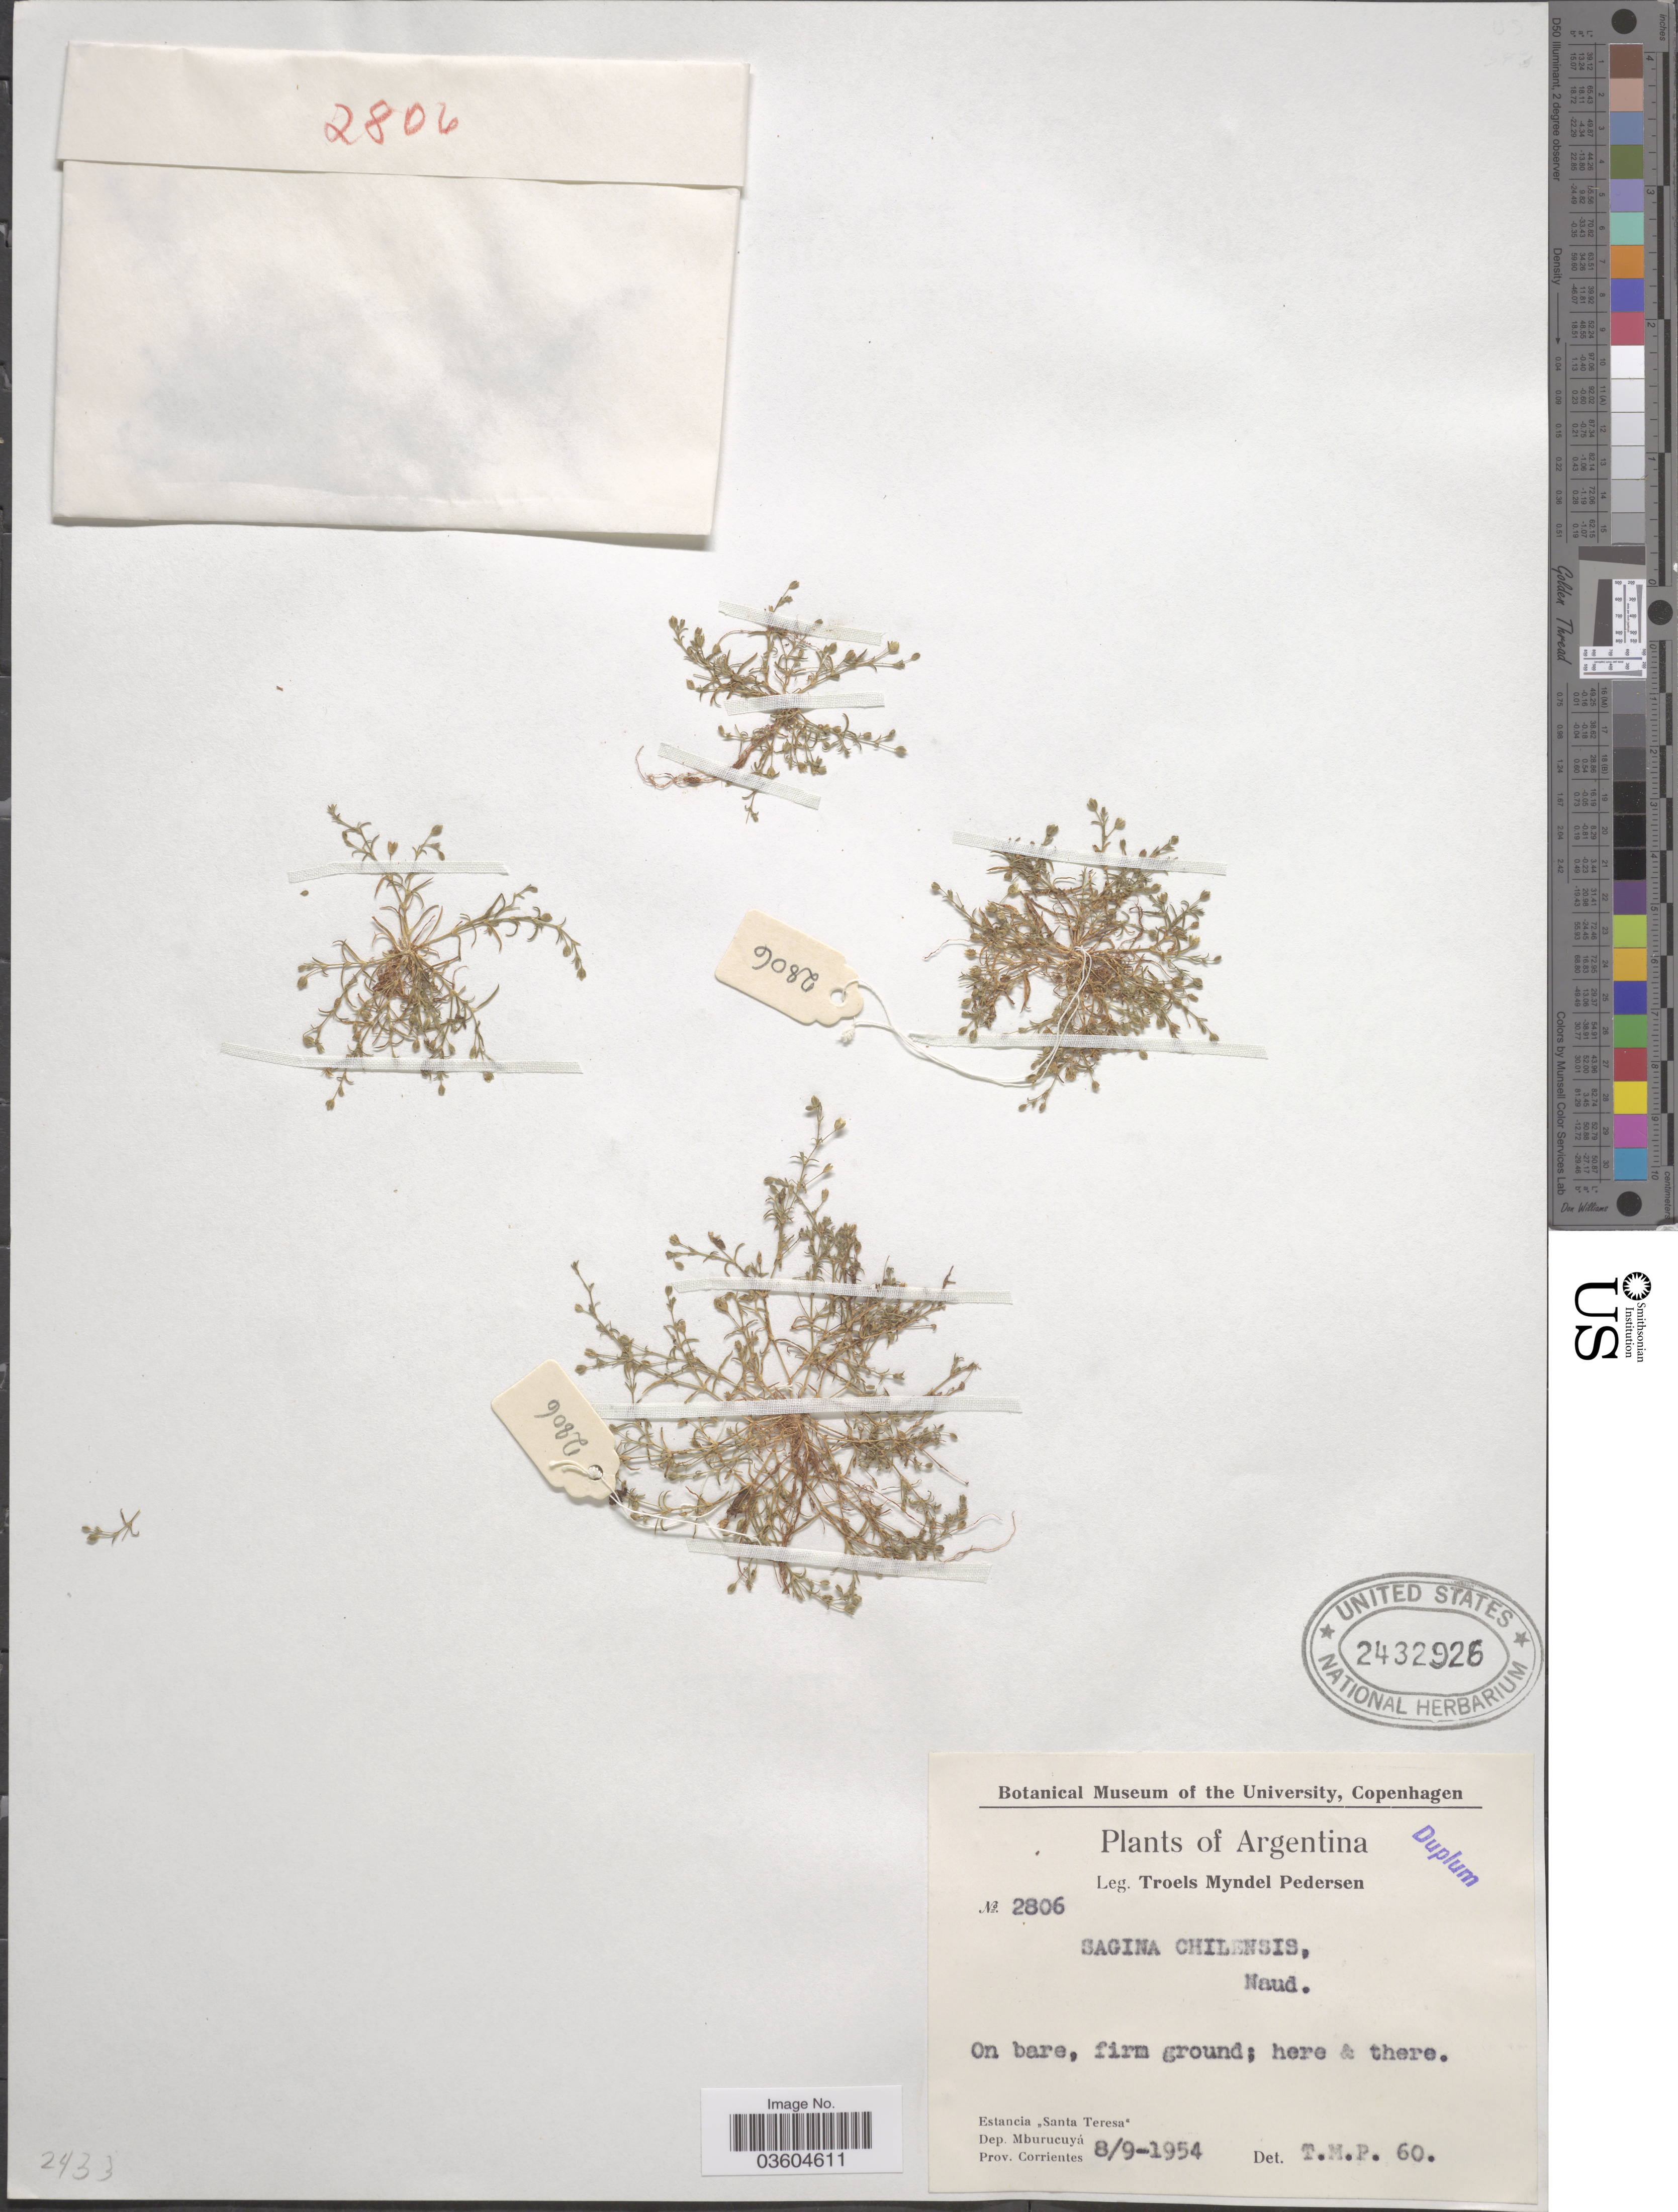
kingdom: Plantae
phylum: Tracheophyta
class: Magnoliopsida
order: Caryophyllales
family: Caryophyllaceae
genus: Sagina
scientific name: Sagina chilensis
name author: Naudin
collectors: T. Pederson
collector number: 2806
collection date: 1954-09-08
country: Argentina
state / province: Corrientes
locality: Estancia "Santa Teresa" Dep. Mburucuyá.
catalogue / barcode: US 2432926